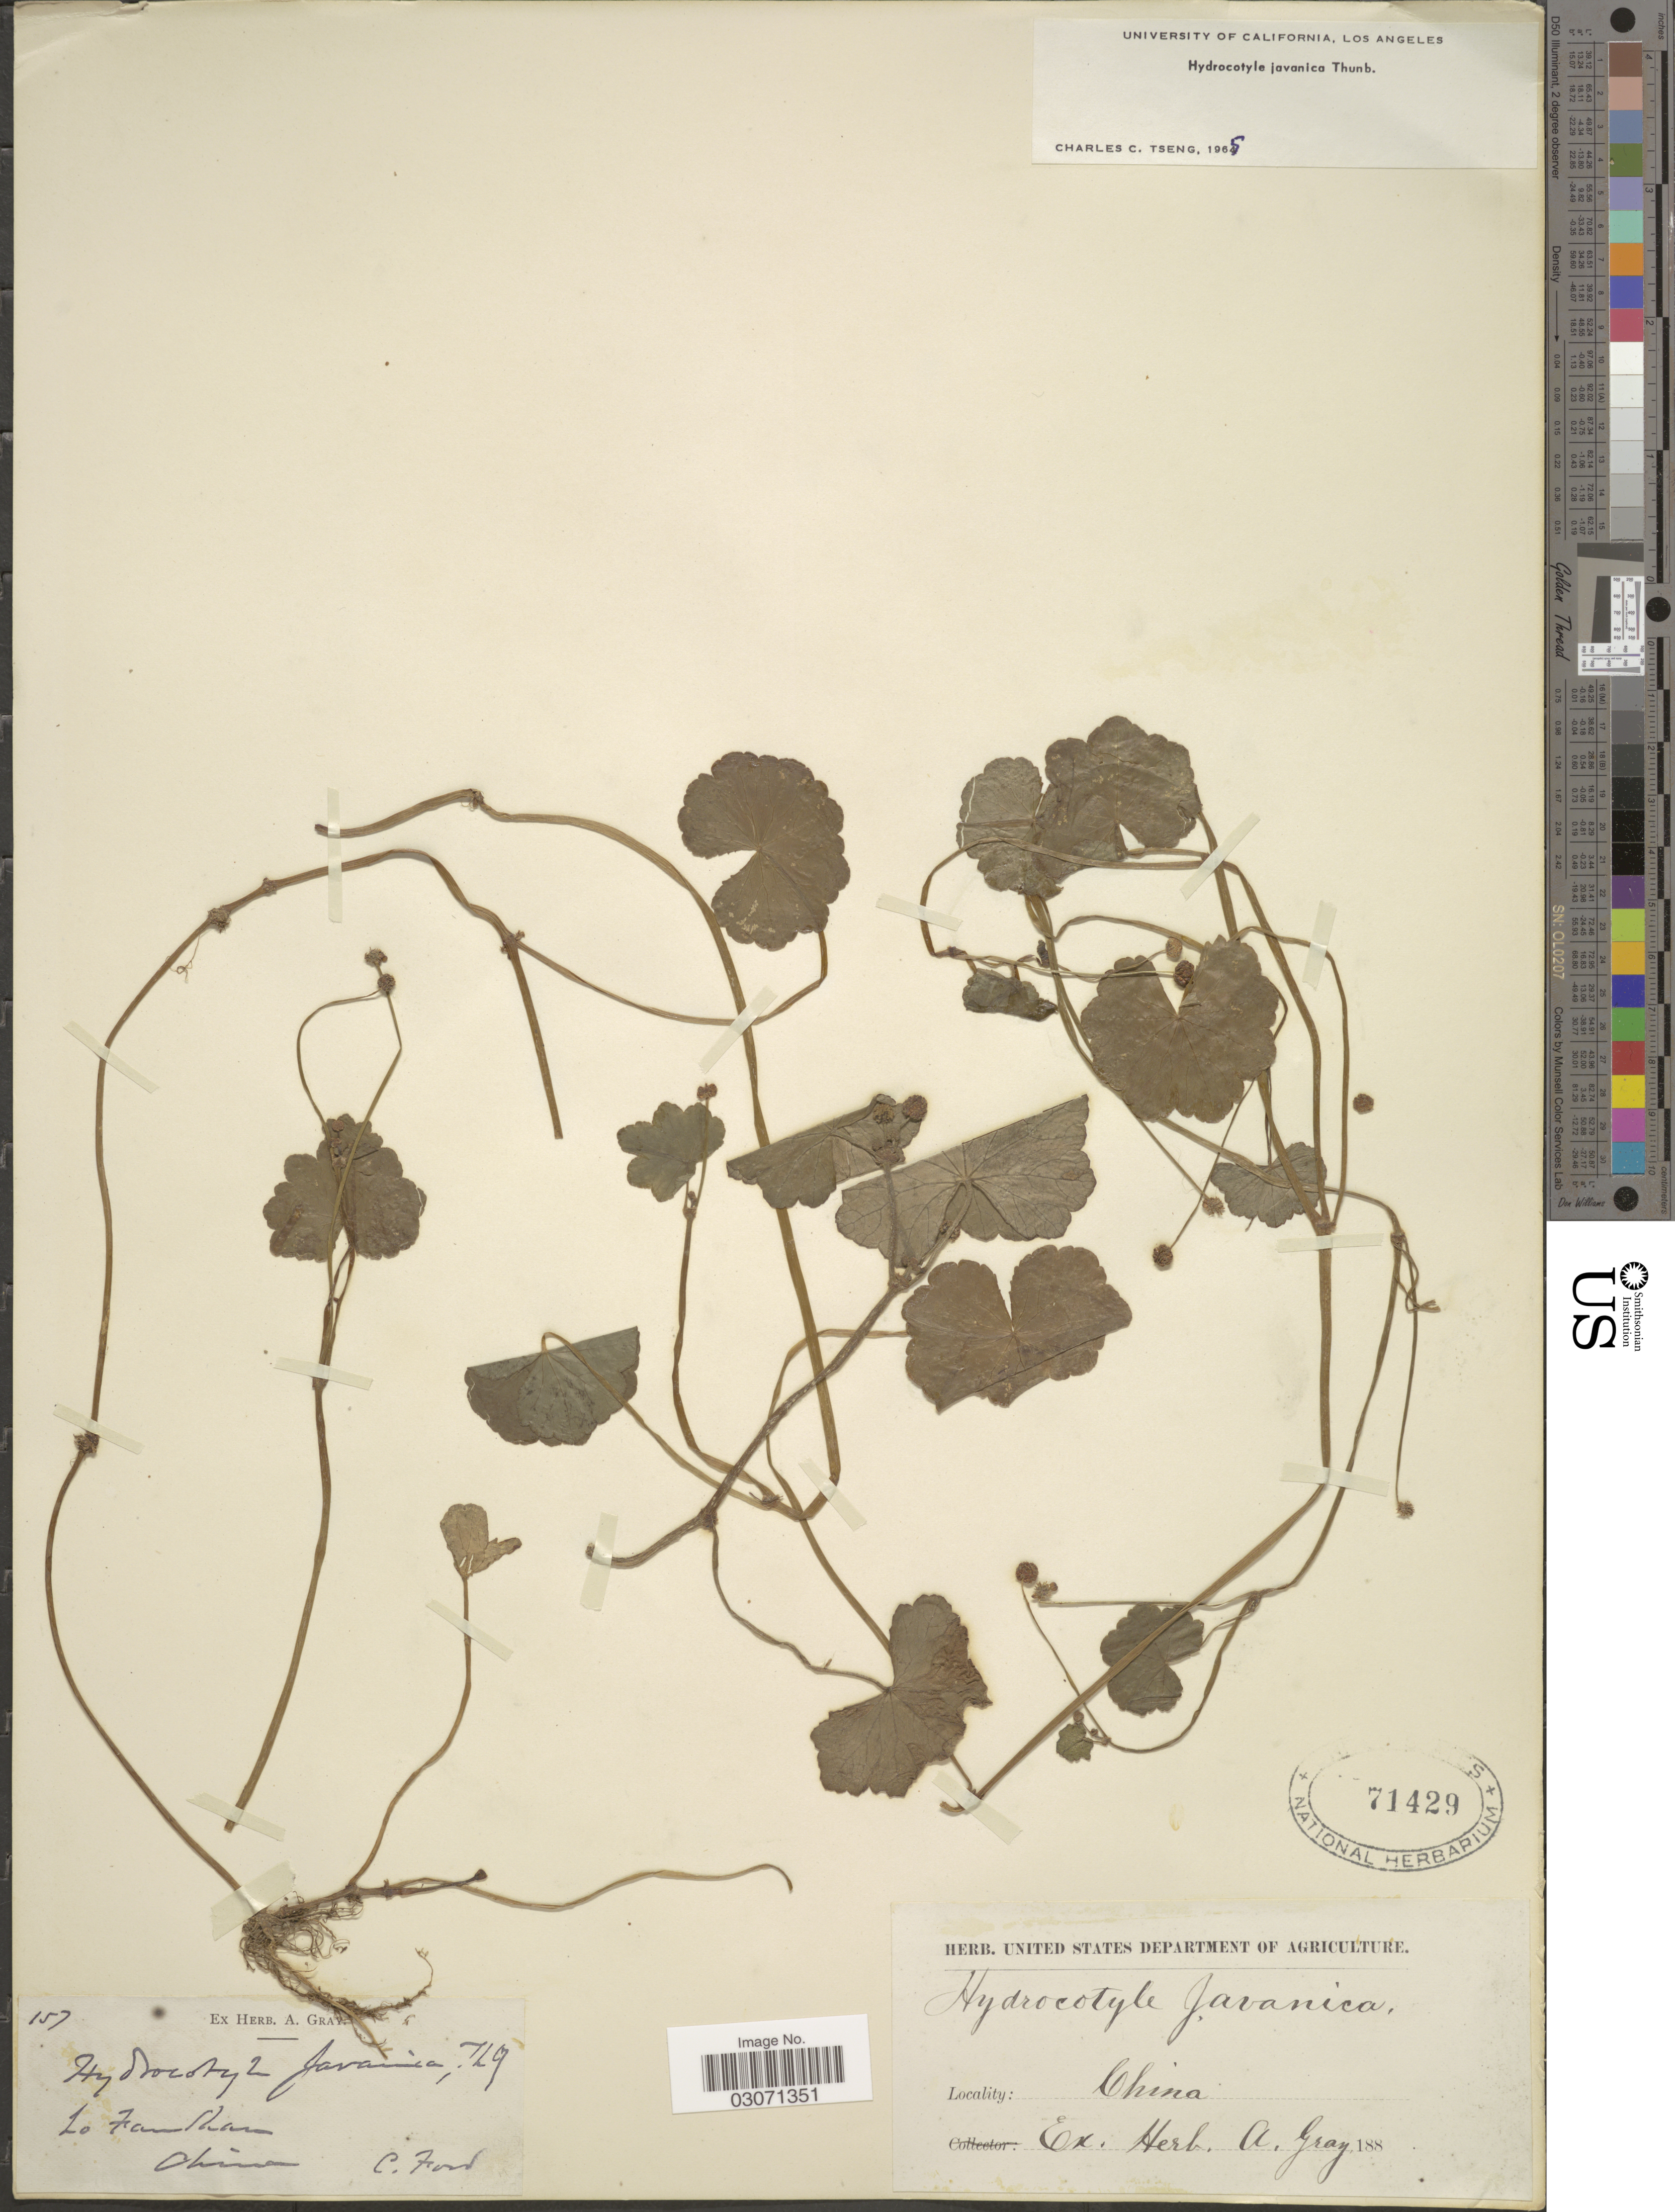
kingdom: Plantae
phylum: Tracheophyta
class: Magnoliopsida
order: Apiales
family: Araliaceae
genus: Hydrocotyle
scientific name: Hydrocotyle javanica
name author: Thunb.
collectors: C. Ford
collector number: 157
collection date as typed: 188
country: China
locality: Lo Fau Shan.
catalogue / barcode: US 71429